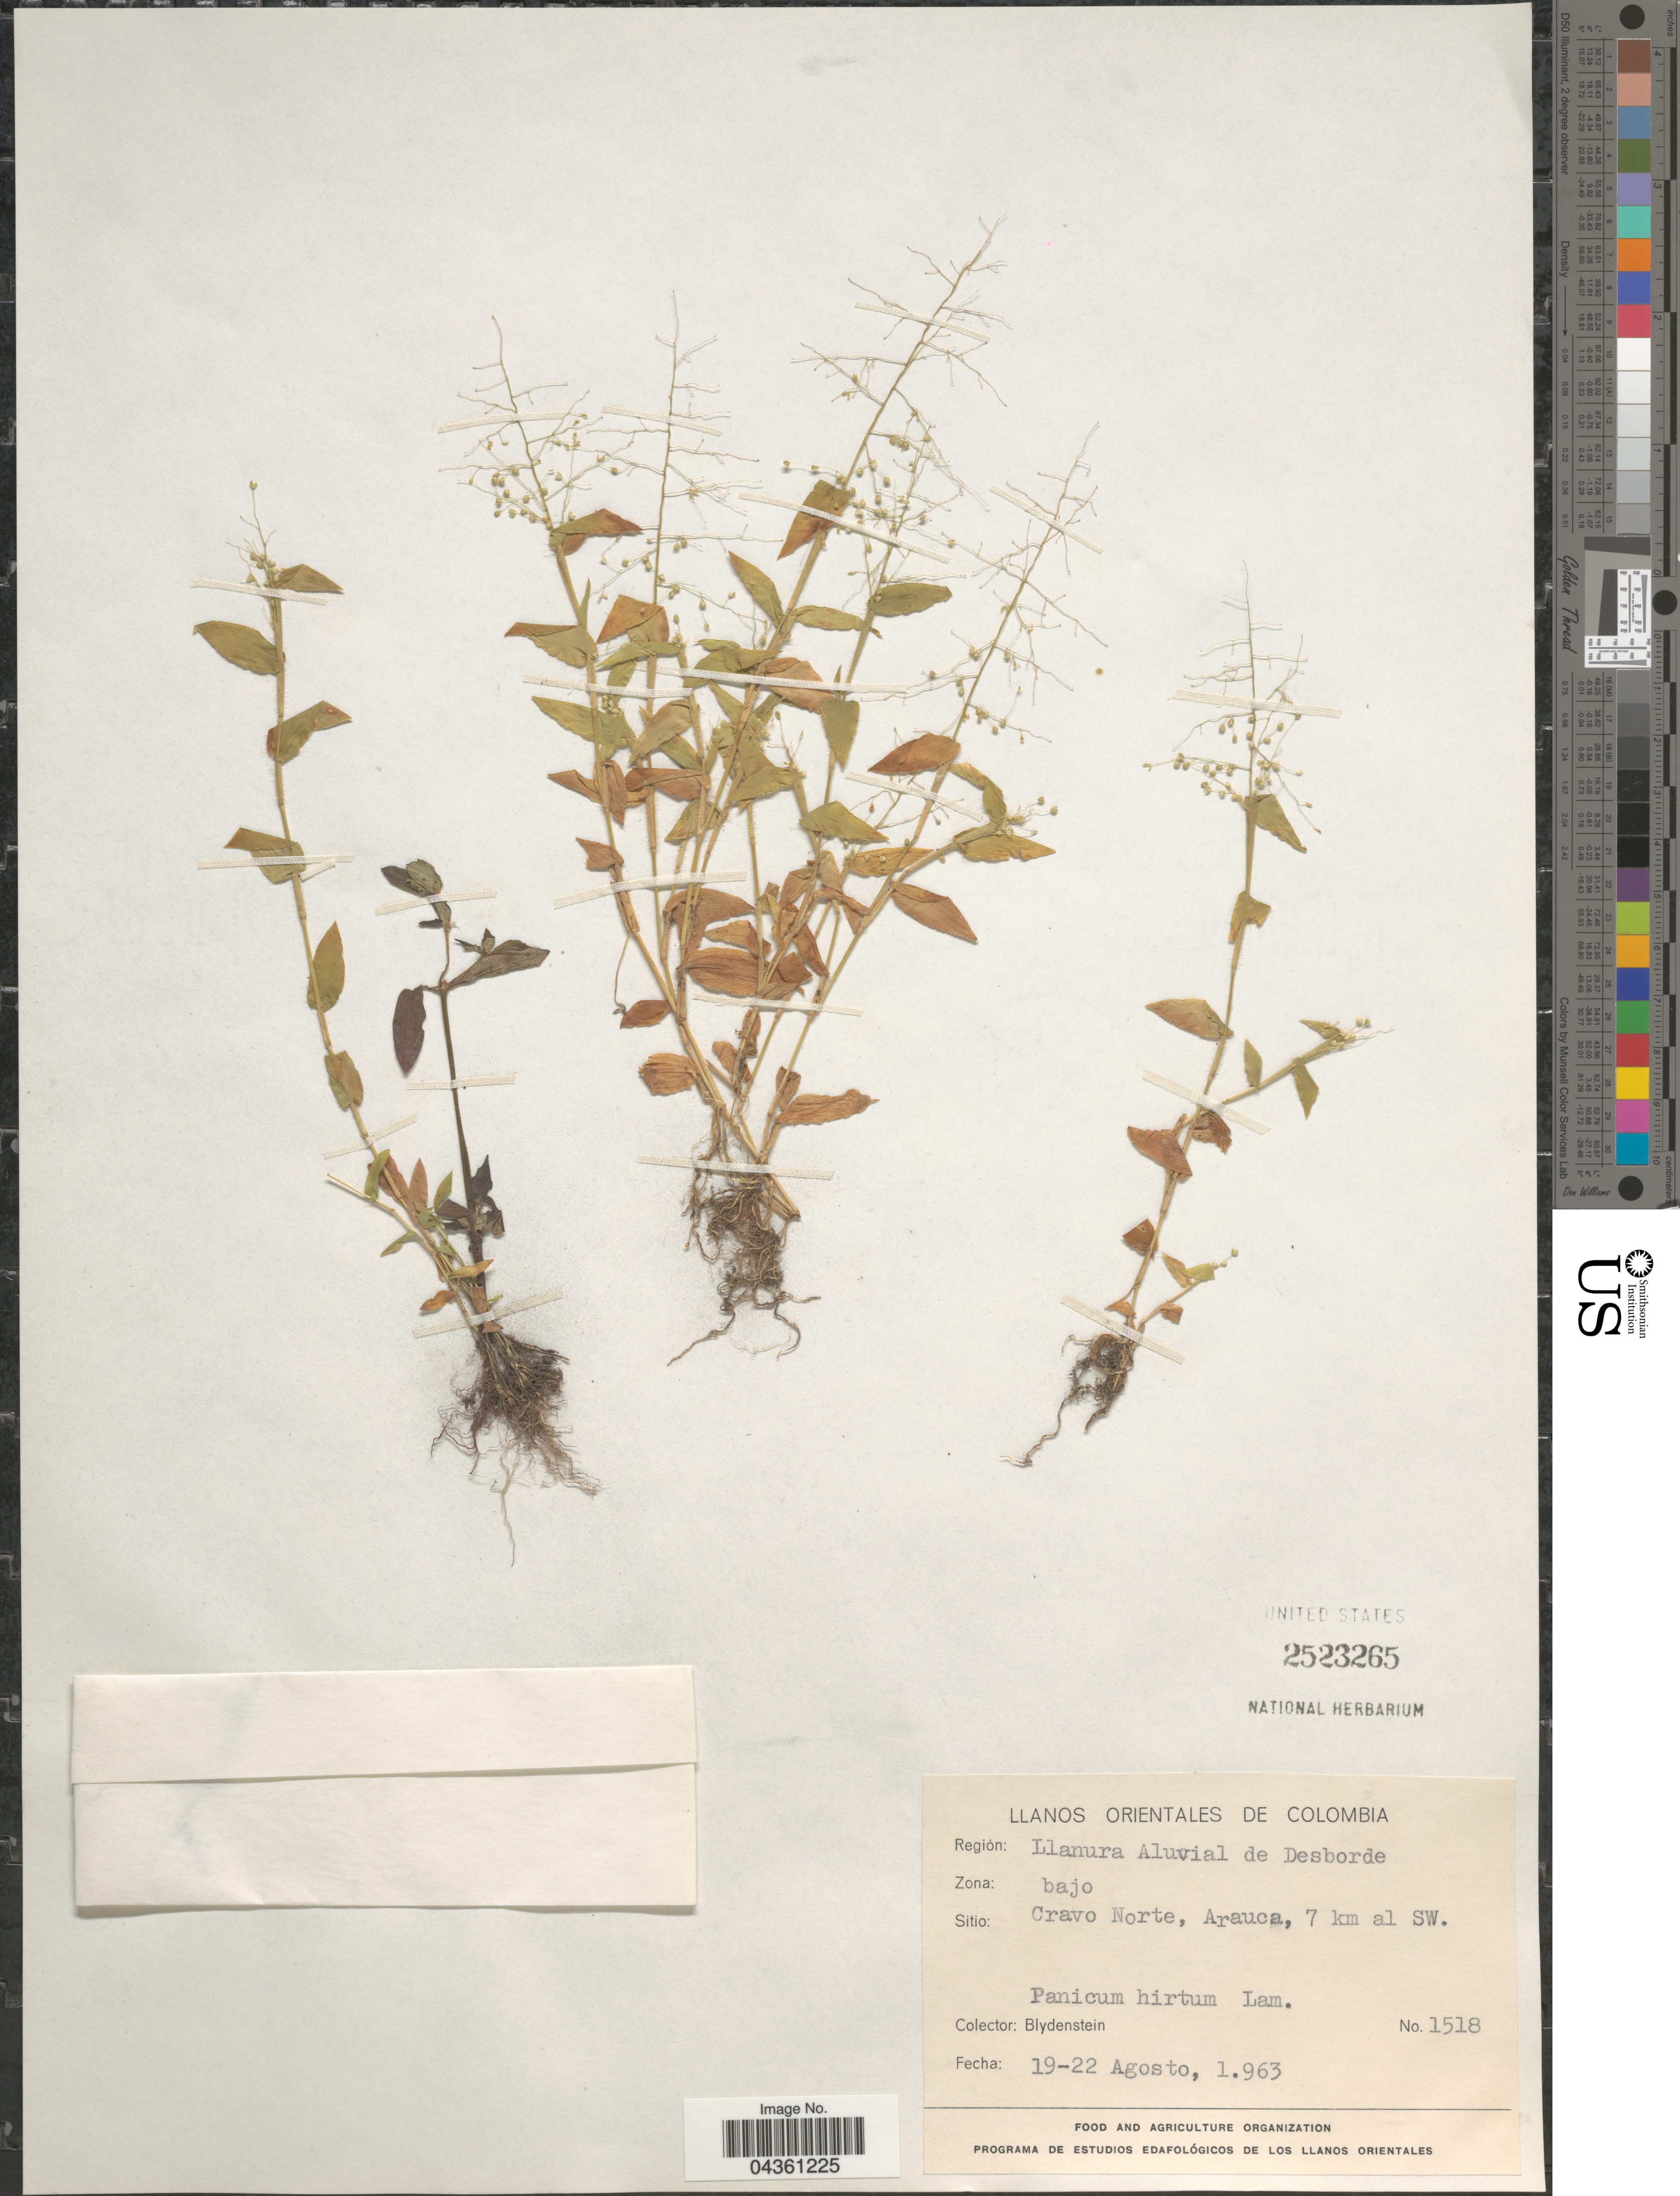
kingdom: Plantae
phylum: Tracheophyta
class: Liliopsida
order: Poales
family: Poaceae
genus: Isachne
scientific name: Isachne polygonoides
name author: (Lam.) Döll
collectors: Blydenstein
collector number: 1518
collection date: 1963-08-19/1963-08-22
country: Colombia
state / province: Arauca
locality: Llanos Orientales de Colombia. Región: Llanura Aluvial de Desborde. Zona: bajo. Sitio: Cravo Norte, Arauca, 7 km al SW.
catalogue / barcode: US 2523265